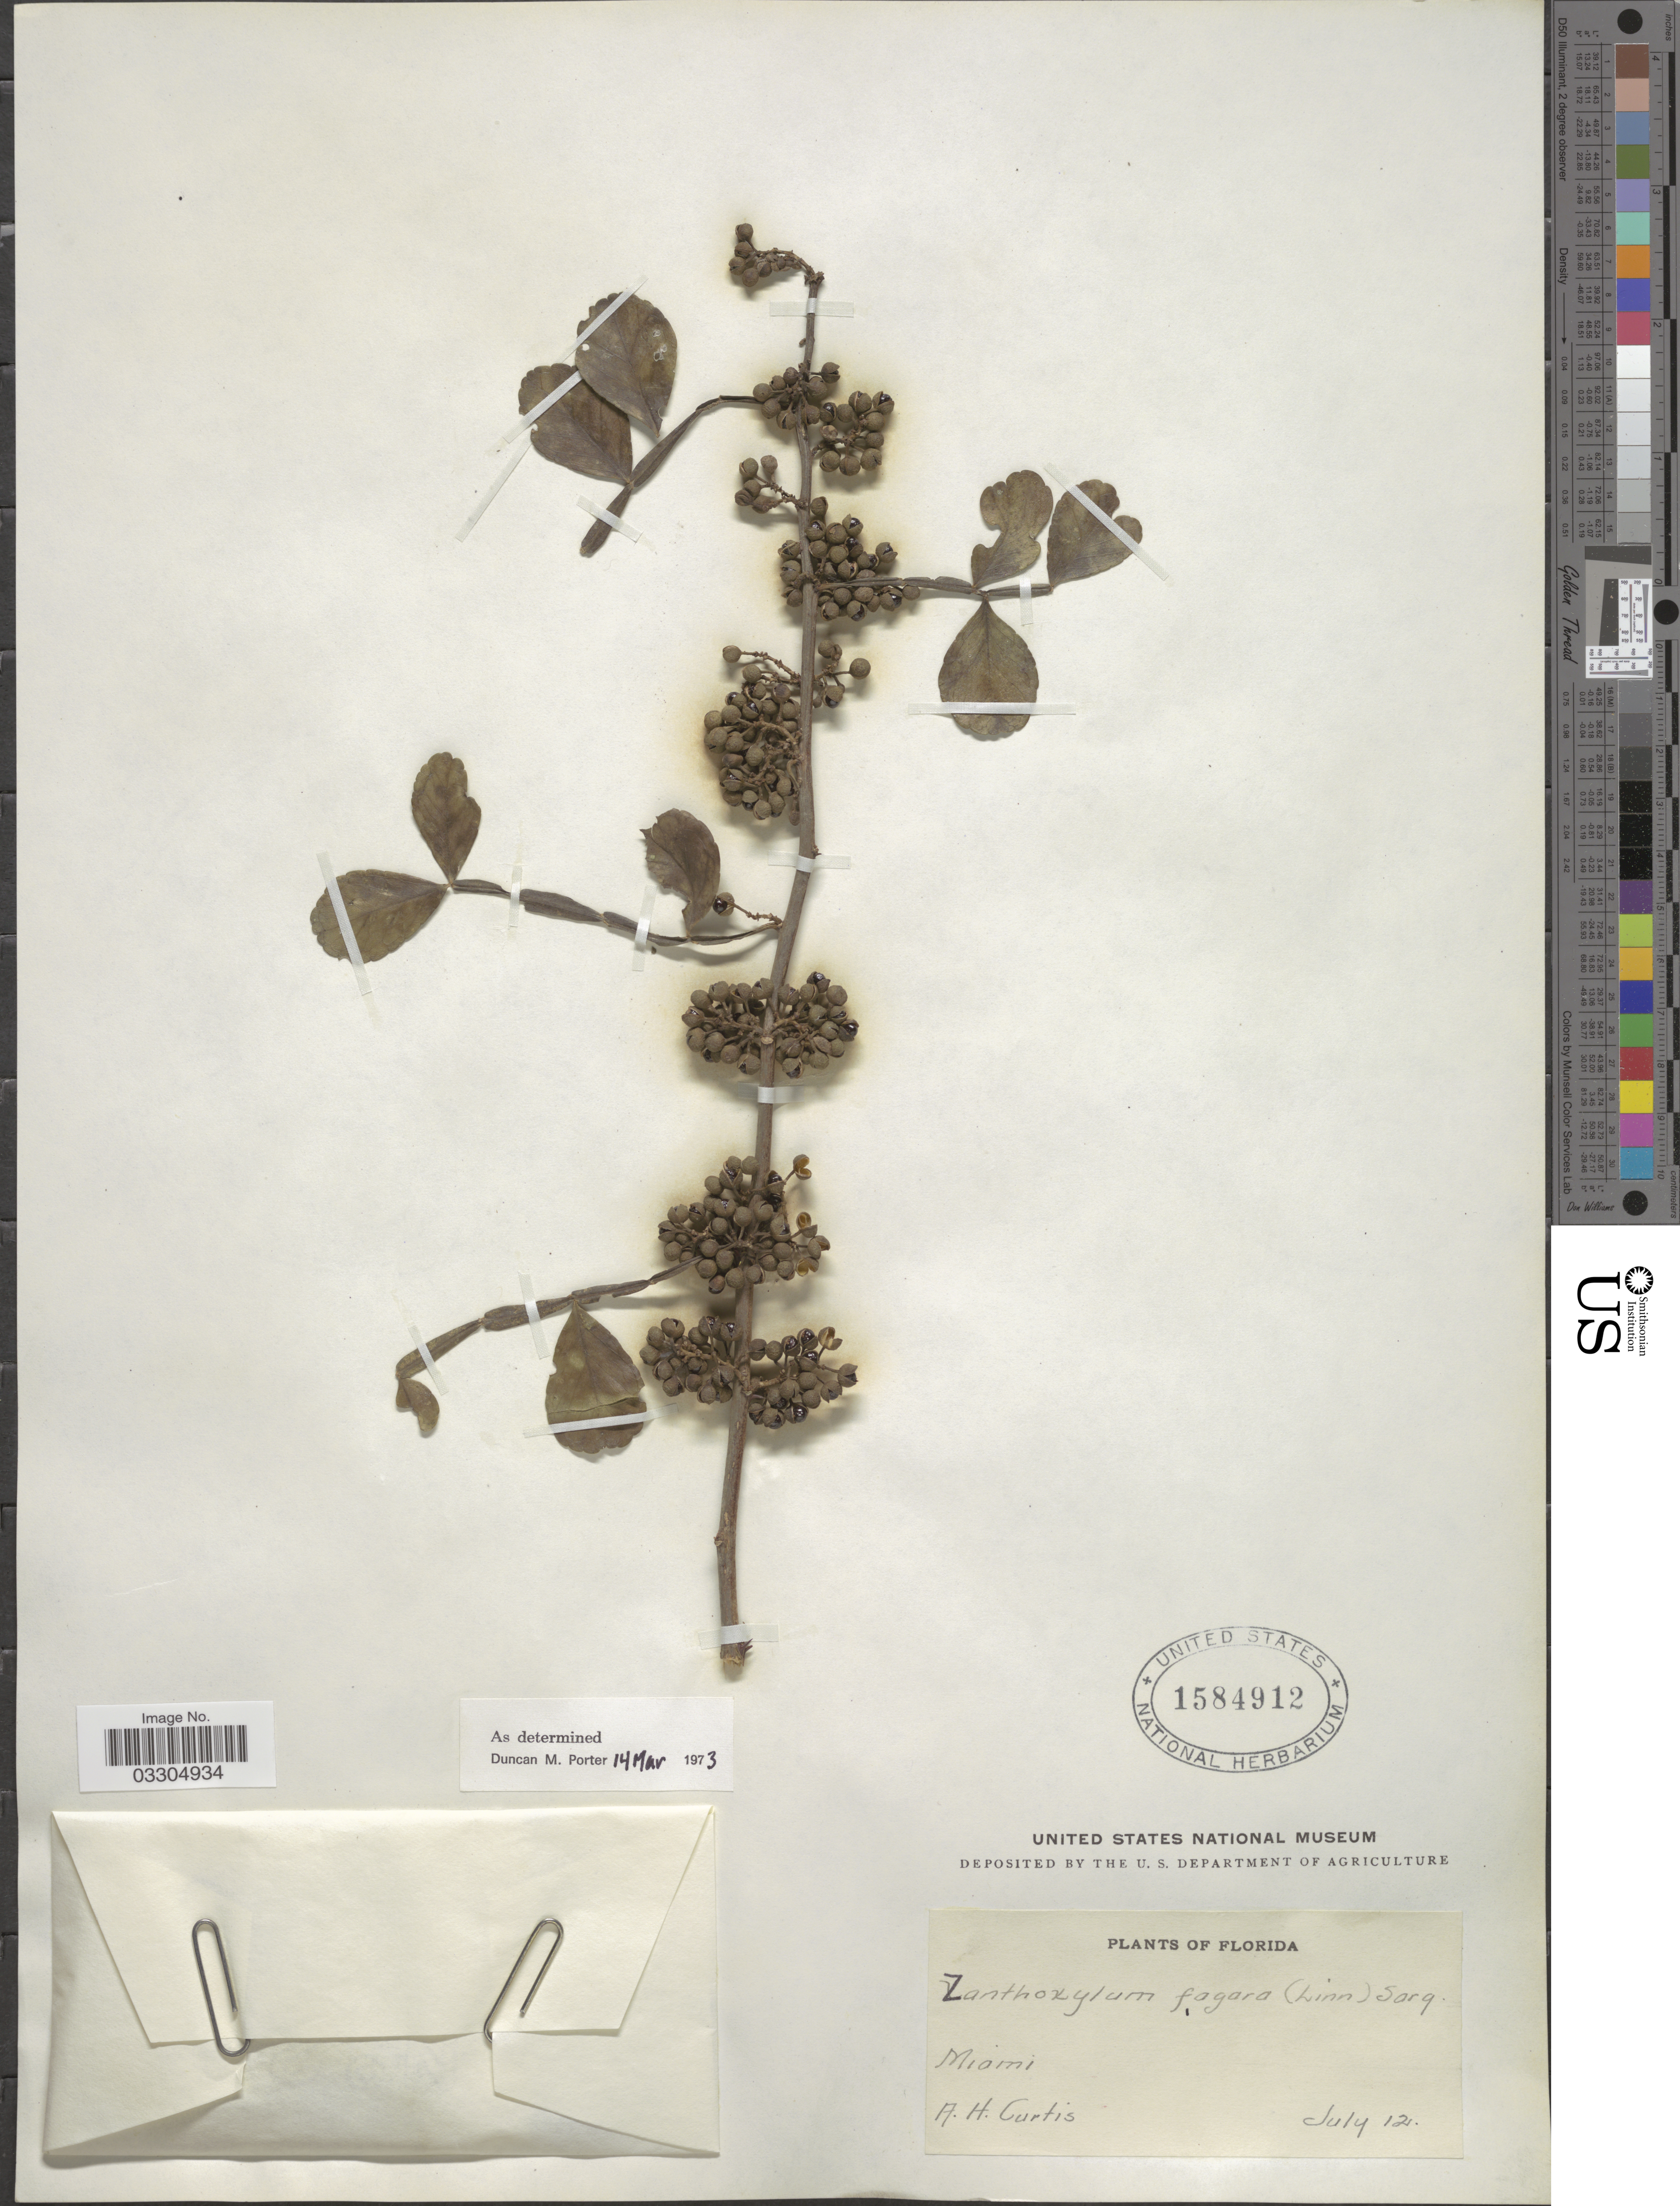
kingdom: Plantae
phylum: Tracheophyta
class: Magnoliopsida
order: Sapindales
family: Rutaceae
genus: Zanthoxylum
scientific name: Zanthoxylum fagara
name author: (L.) Sarg.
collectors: A. Curtis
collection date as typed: Transcribed d/m/y: /7/12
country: United States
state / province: Florida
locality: Miami.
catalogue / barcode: US 1584912